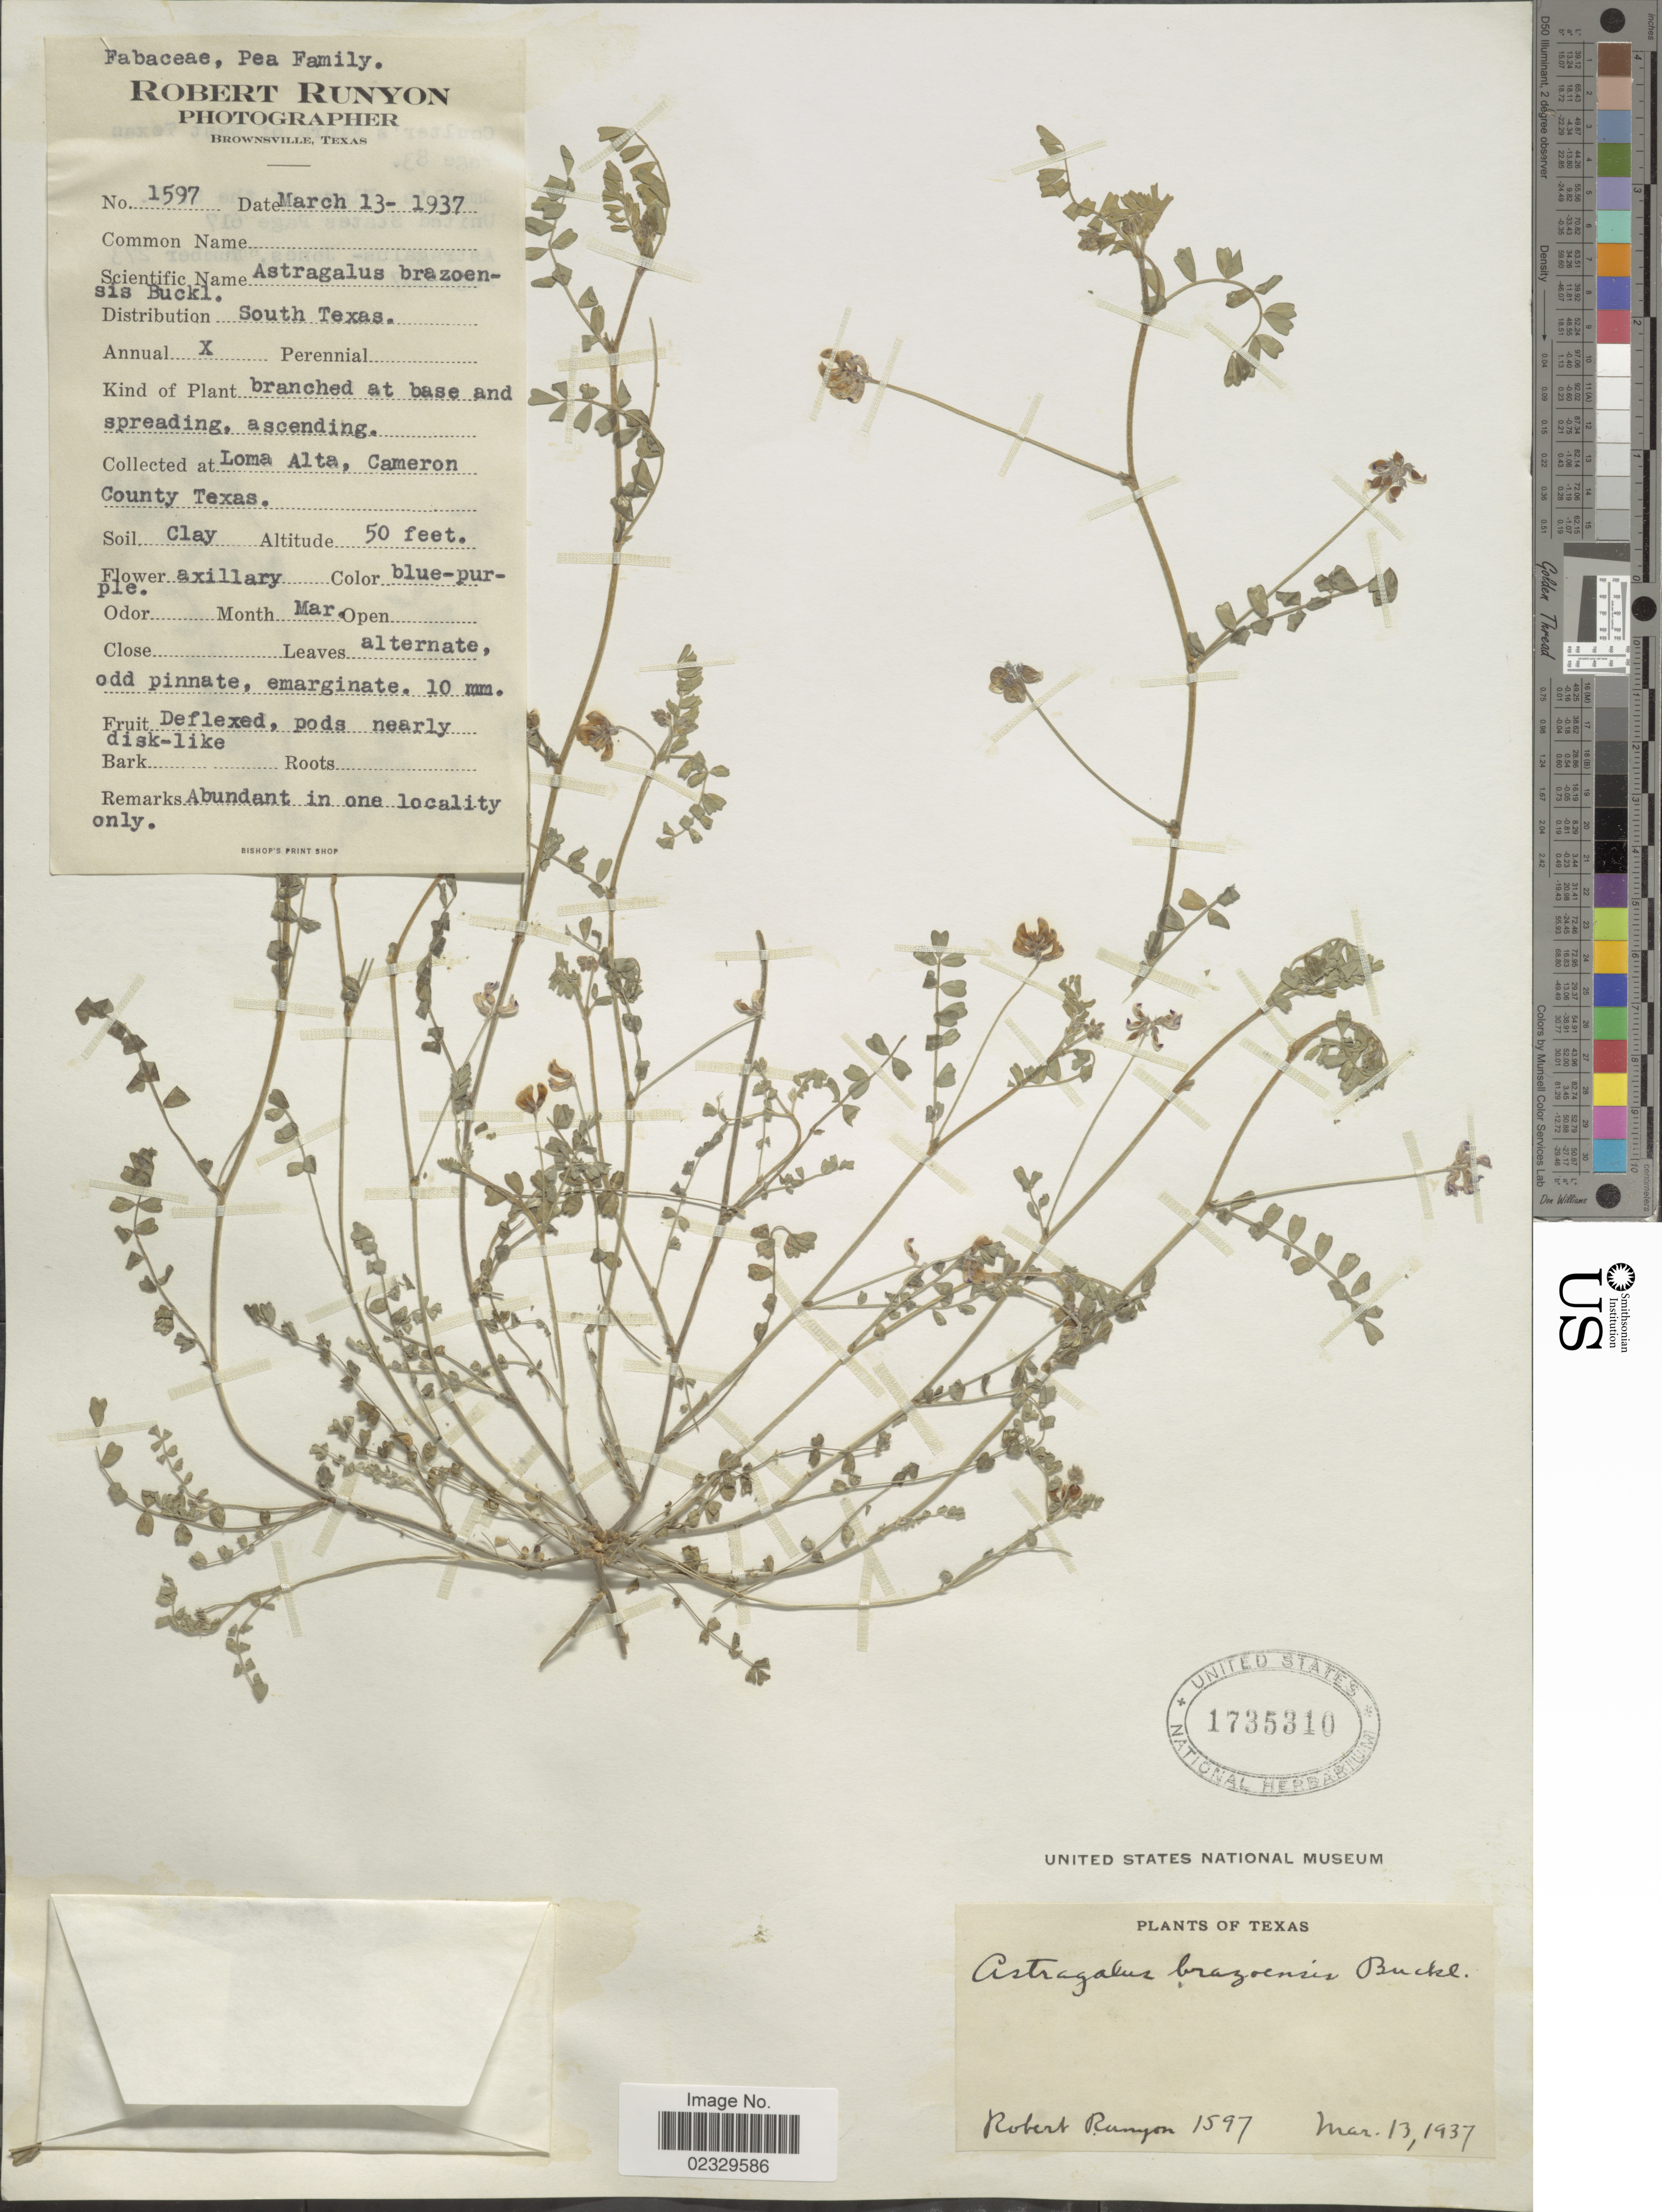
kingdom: Plantae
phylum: Tracheophyta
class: Magnoliopsida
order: Fabales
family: Fabaceae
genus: Astragalus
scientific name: Astragalus brazoensis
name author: Buckley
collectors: R. Runyon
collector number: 1597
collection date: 1937-03-13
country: United States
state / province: Texas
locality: Loma Alta, Cameron County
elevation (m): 15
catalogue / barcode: US 1735310